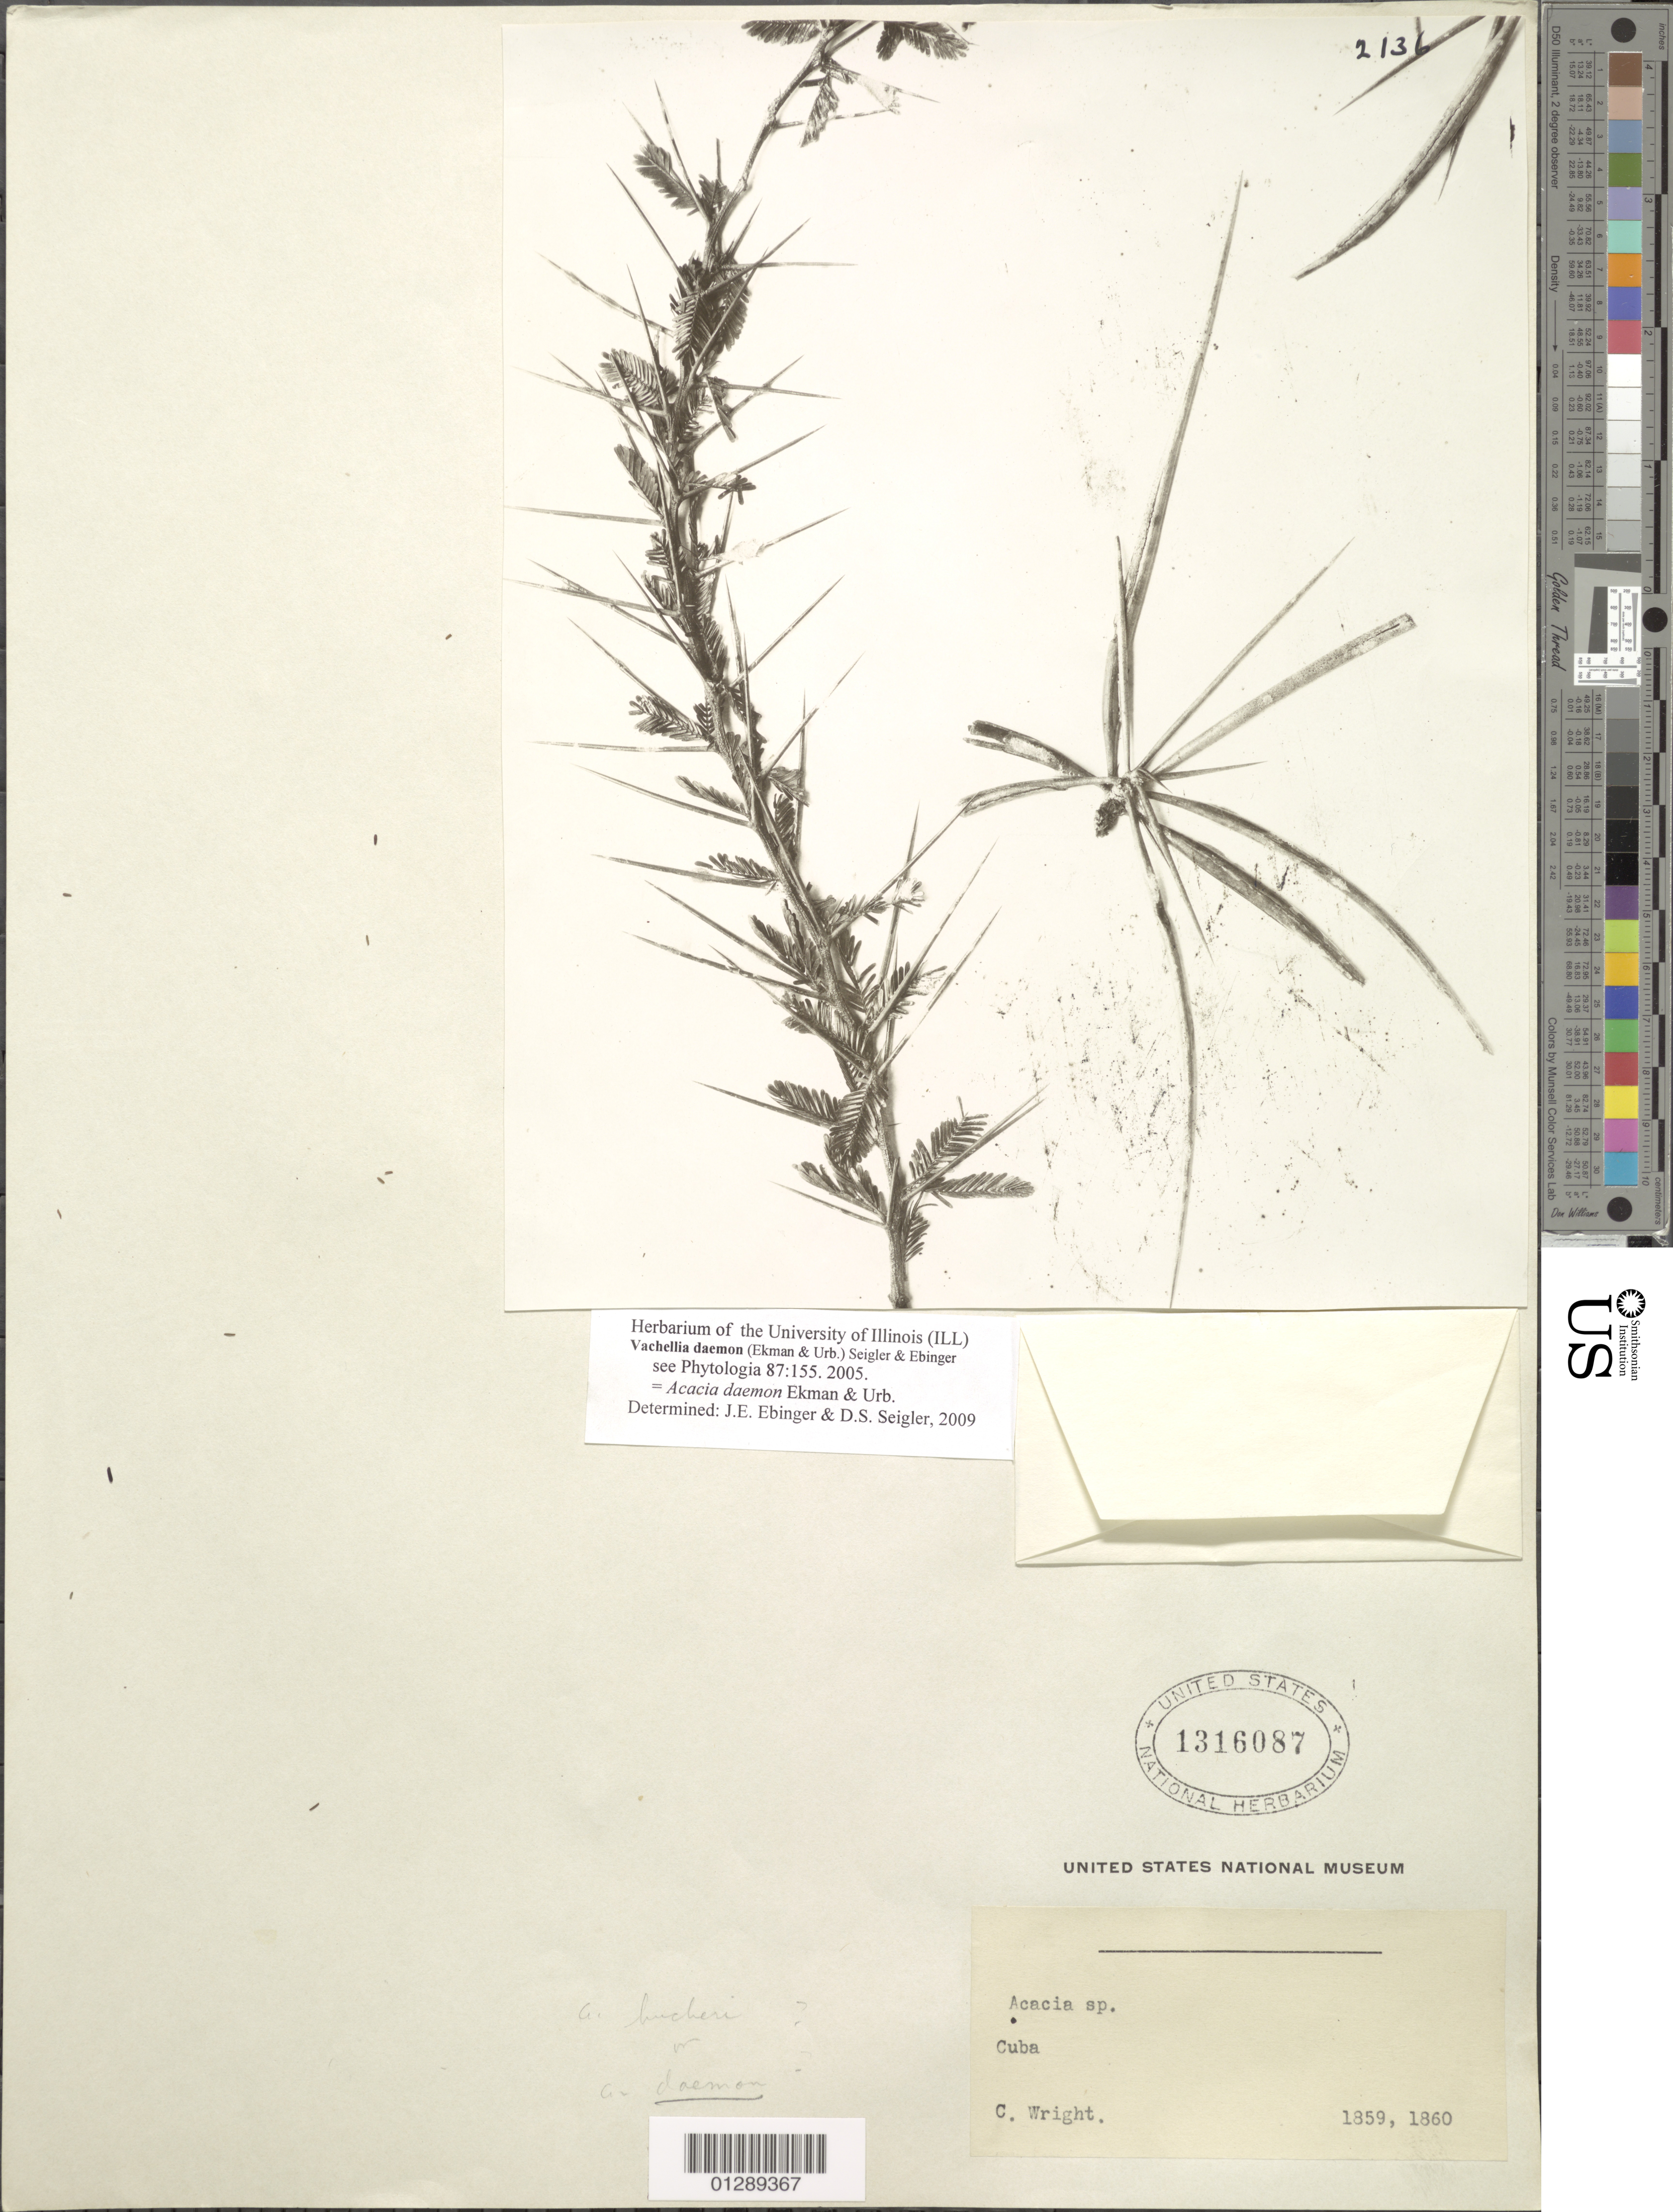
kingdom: Plantae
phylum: Tracheophyta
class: Magnoliopsida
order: Fabales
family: Fabaceae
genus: Vachellia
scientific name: Vachellia daemon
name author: (Ekman & Urb.) Seigler & Ebinger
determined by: Ebinger, J. E.; Seigler, David S.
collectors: C. Wright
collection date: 1859,1860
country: Cuba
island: Cuba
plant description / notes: Photo and small pocket with plant fragment.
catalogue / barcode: US 1316087